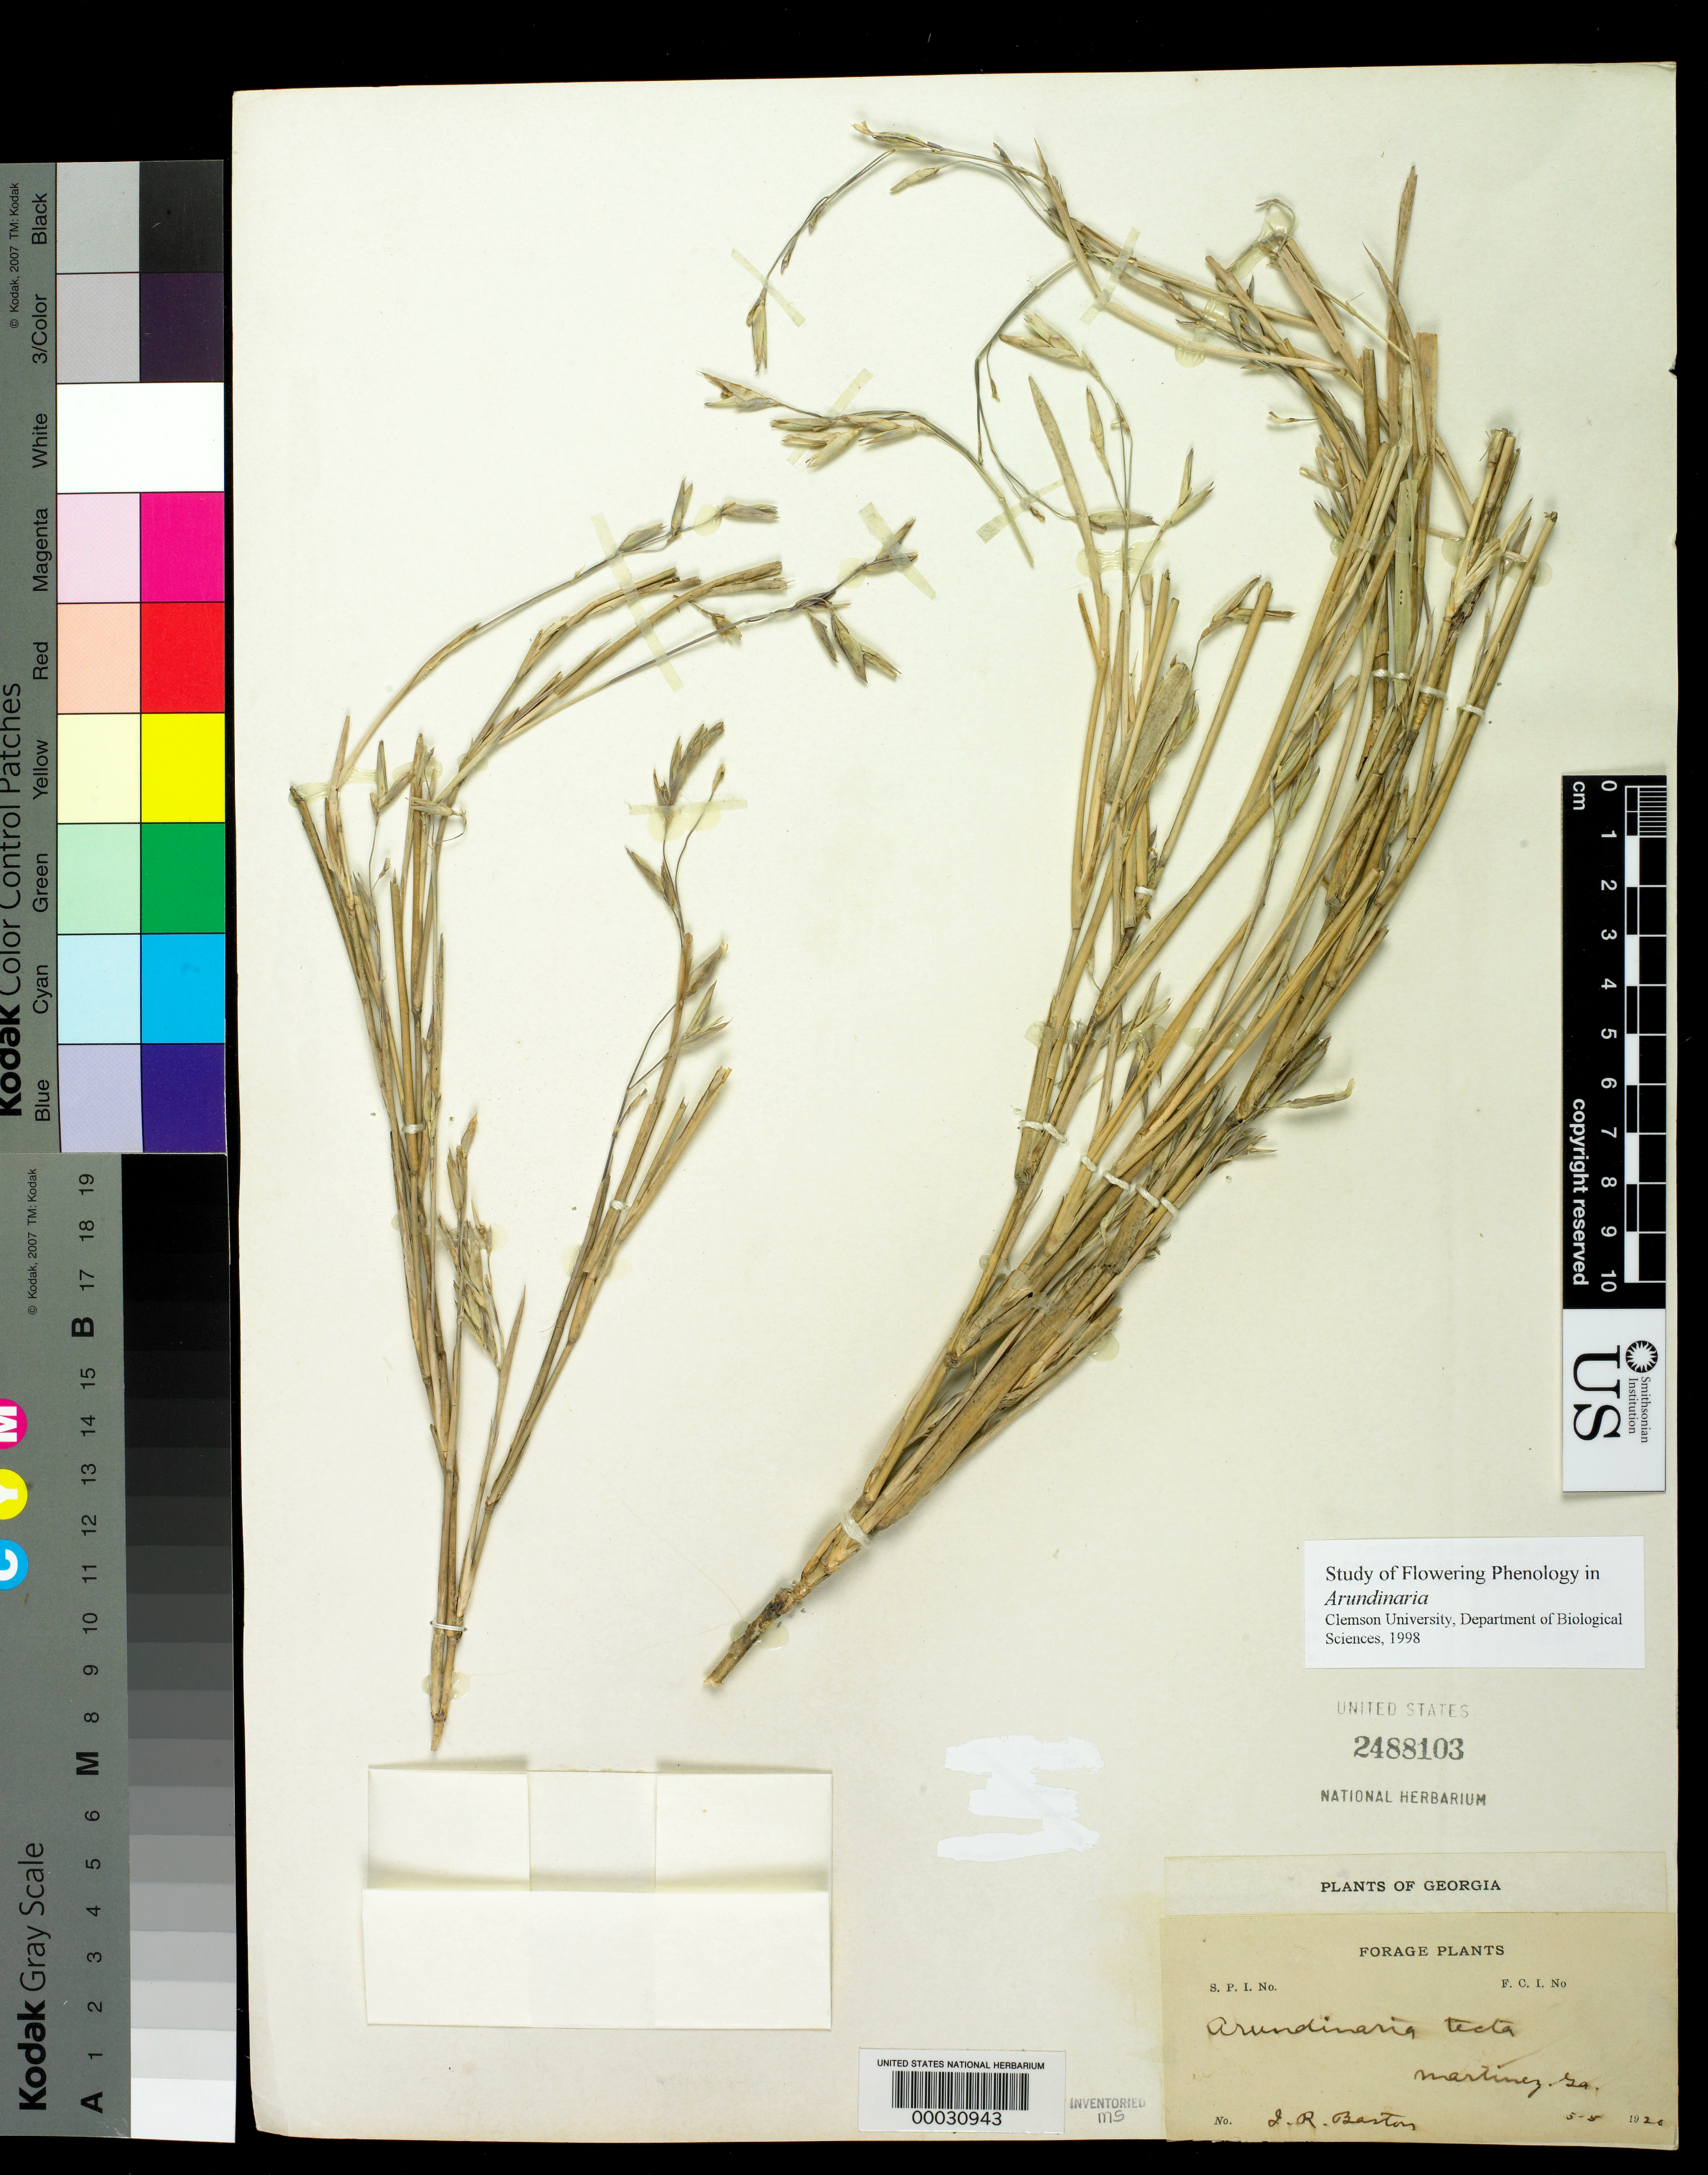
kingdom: Plantae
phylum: Tracheophyta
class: Liliopsida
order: Poales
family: Poaceae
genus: Arundinaria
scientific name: Arundinaria gigantea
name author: (Walter) Muhl.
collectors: J. Barton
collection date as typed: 05 May 1920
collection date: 1920-05-05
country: United States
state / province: Georgia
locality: Martinex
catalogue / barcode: US 2488103